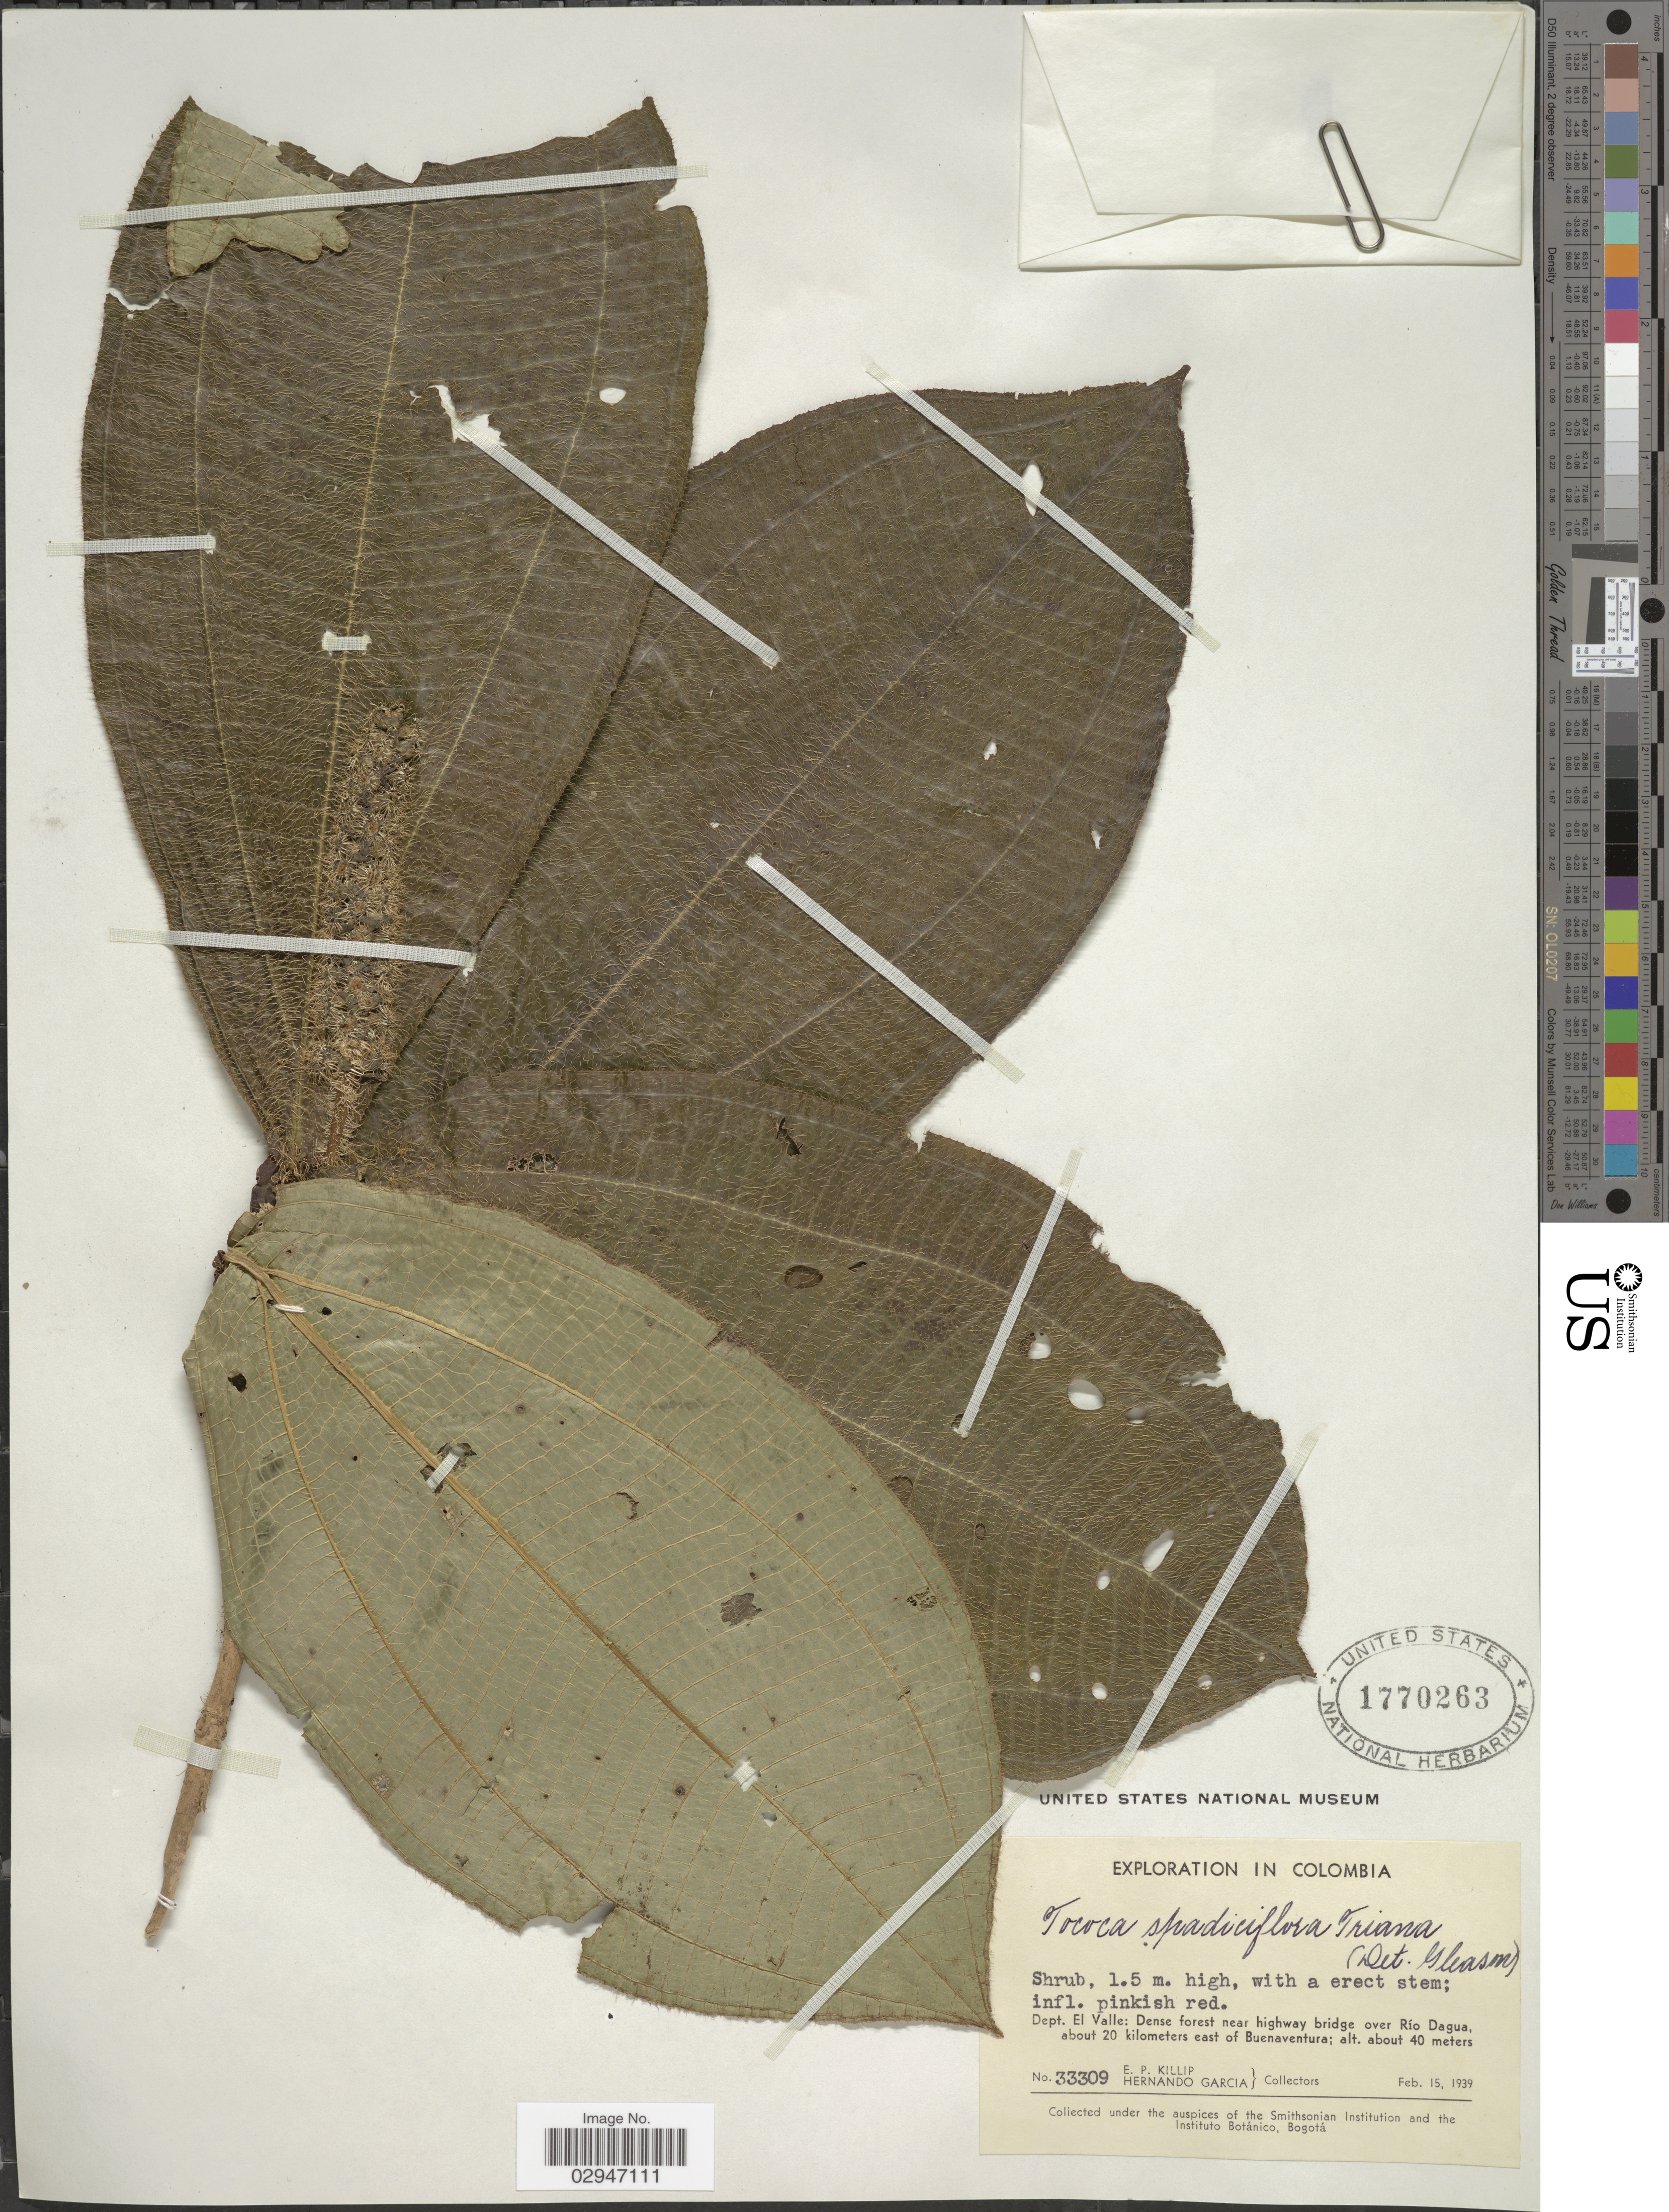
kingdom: Plantae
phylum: Tracheophyta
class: Magnoliopsida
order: Myrtales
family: Melastomataceae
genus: Tococa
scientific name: Tococa spadiciflora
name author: Triana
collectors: E. P. Killip & H. Garcia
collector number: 33309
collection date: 1939-02-15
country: Colombia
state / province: Valle del Cauca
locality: Dept. El Valle: Dense forest near highway bridge over Río Dagua, about 20 kilometers east of Buenaventura.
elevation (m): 40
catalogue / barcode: US 1770263